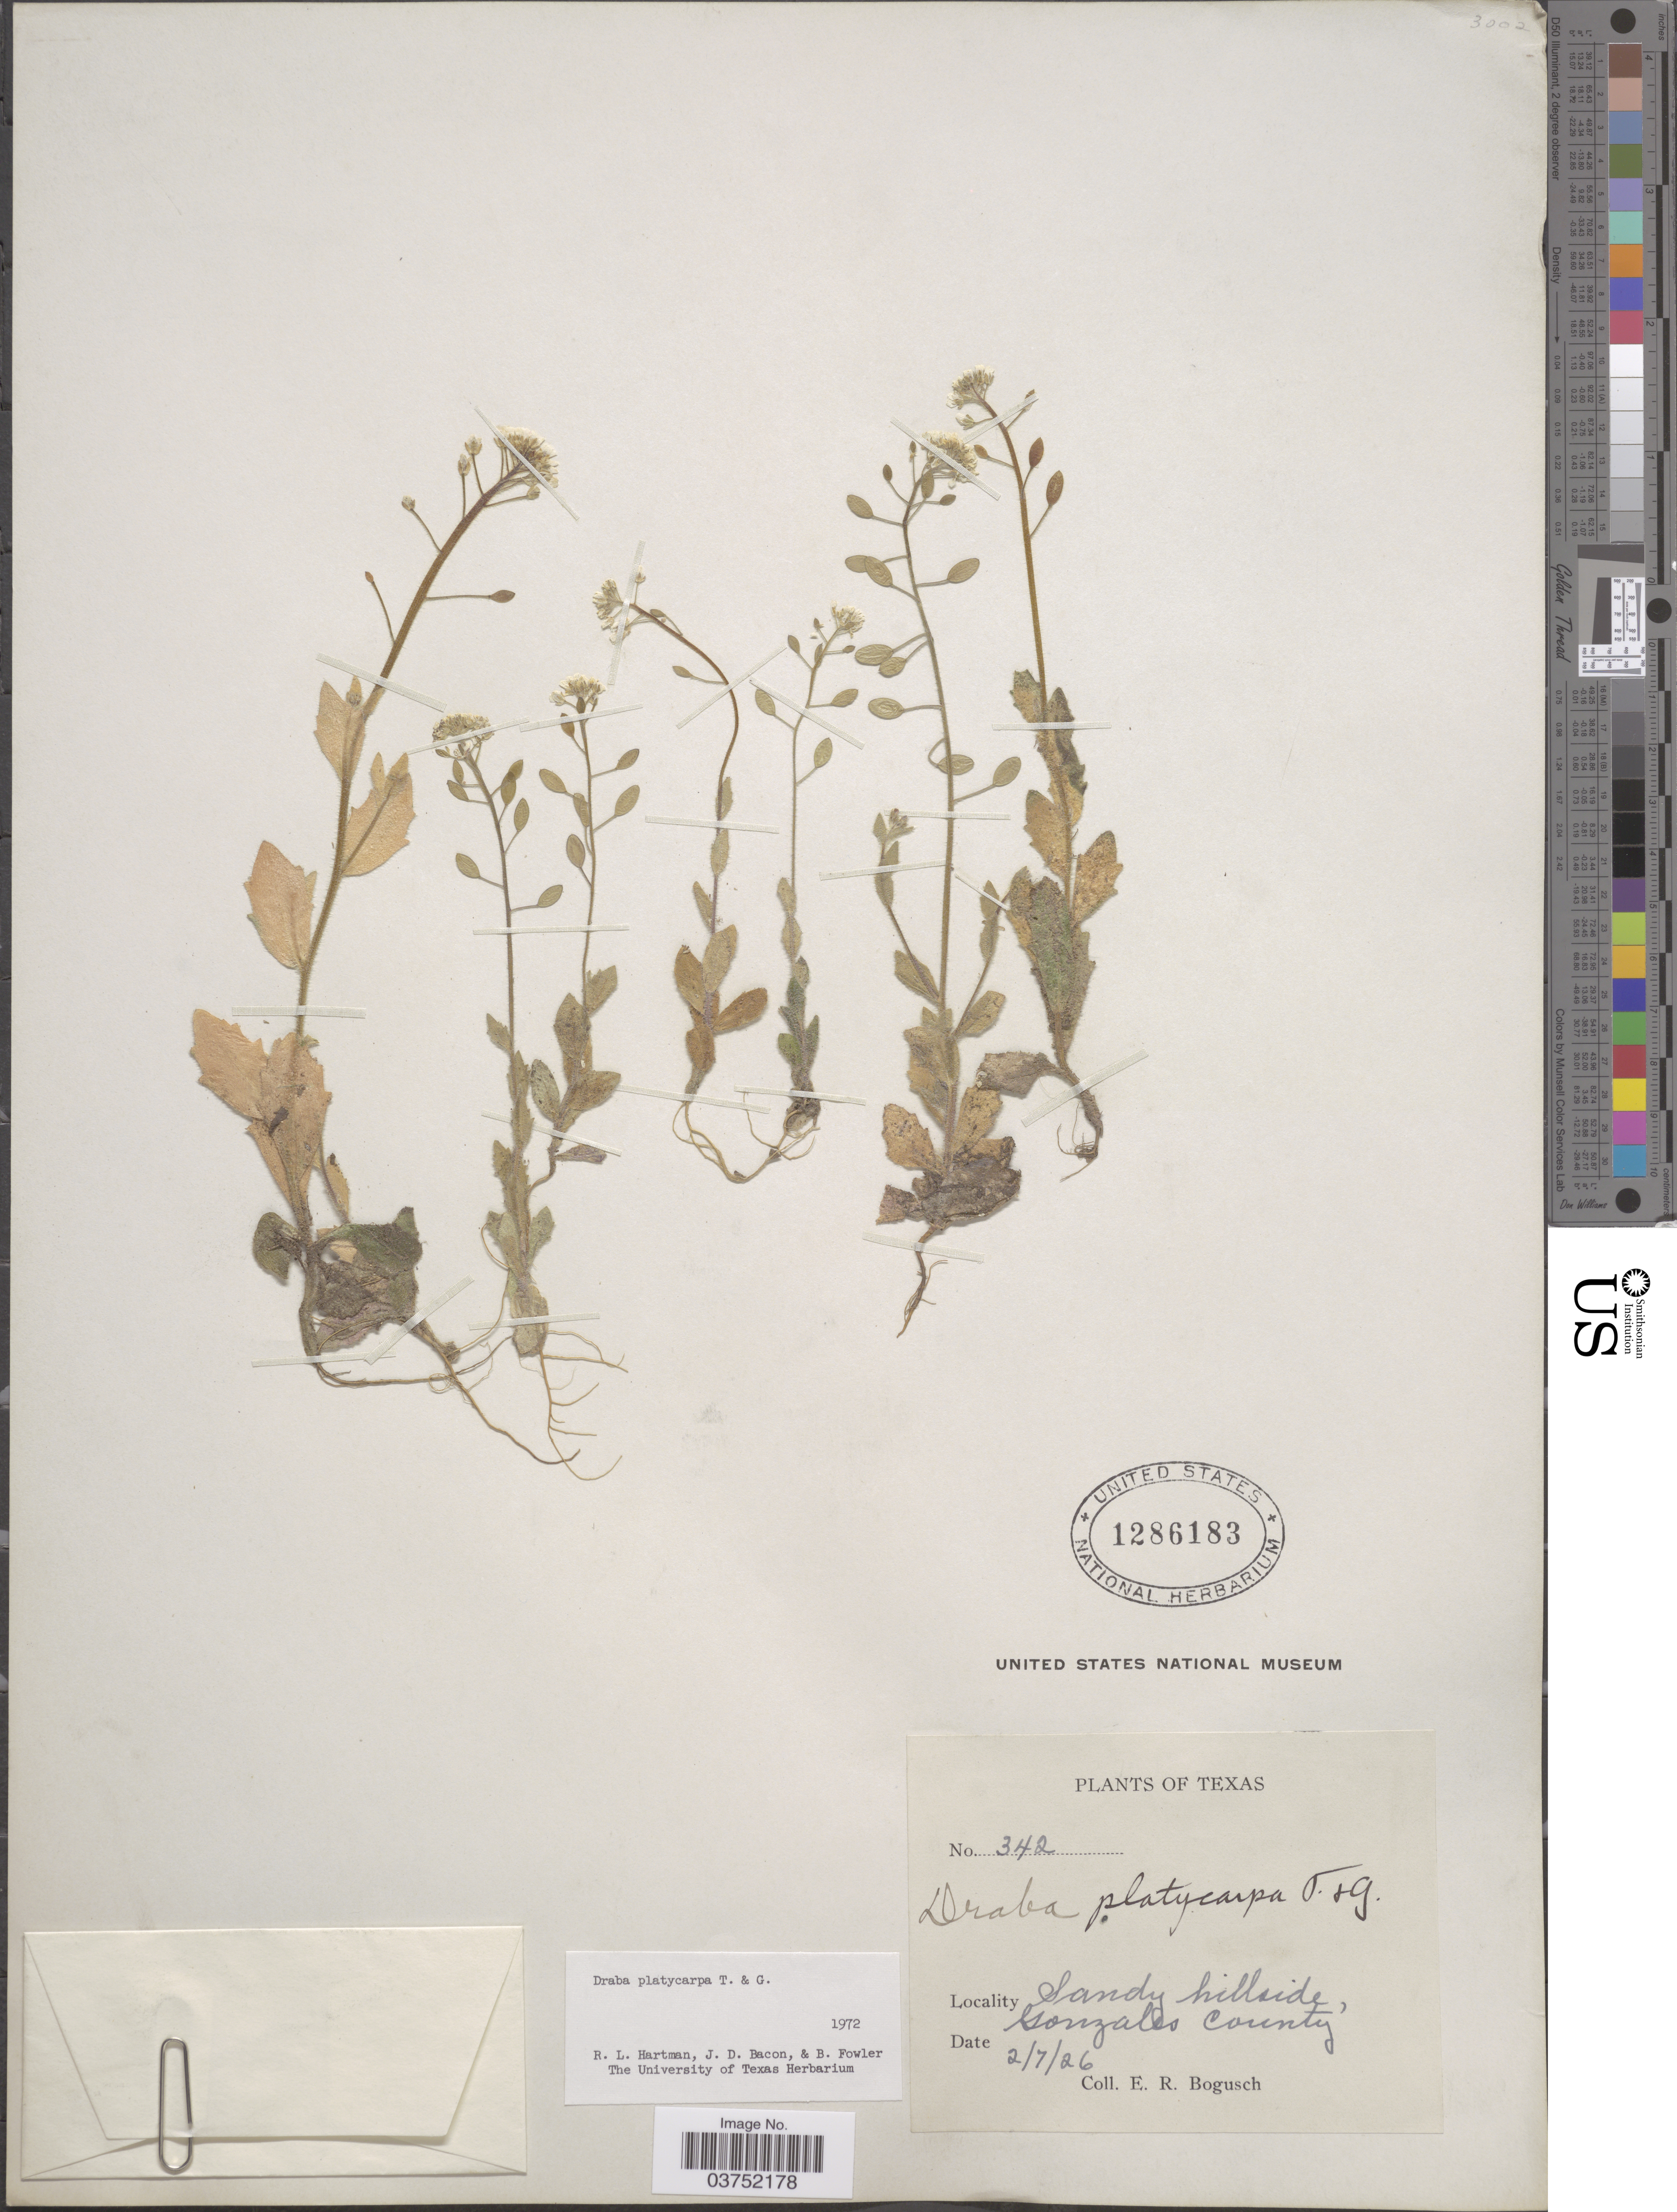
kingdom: Plantae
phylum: Tracheophyta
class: Magnoliopsida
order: Brassicales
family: Brassicaceae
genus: Draba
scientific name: Draba platycarpa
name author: Torr. & A. Gray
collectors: E. Bogusch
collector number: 342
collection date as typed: Transcribed d/m/y: 7/2/26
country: United States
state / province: Texas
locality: Sandy hillside, Gonzales County.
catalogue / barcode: US 1286183